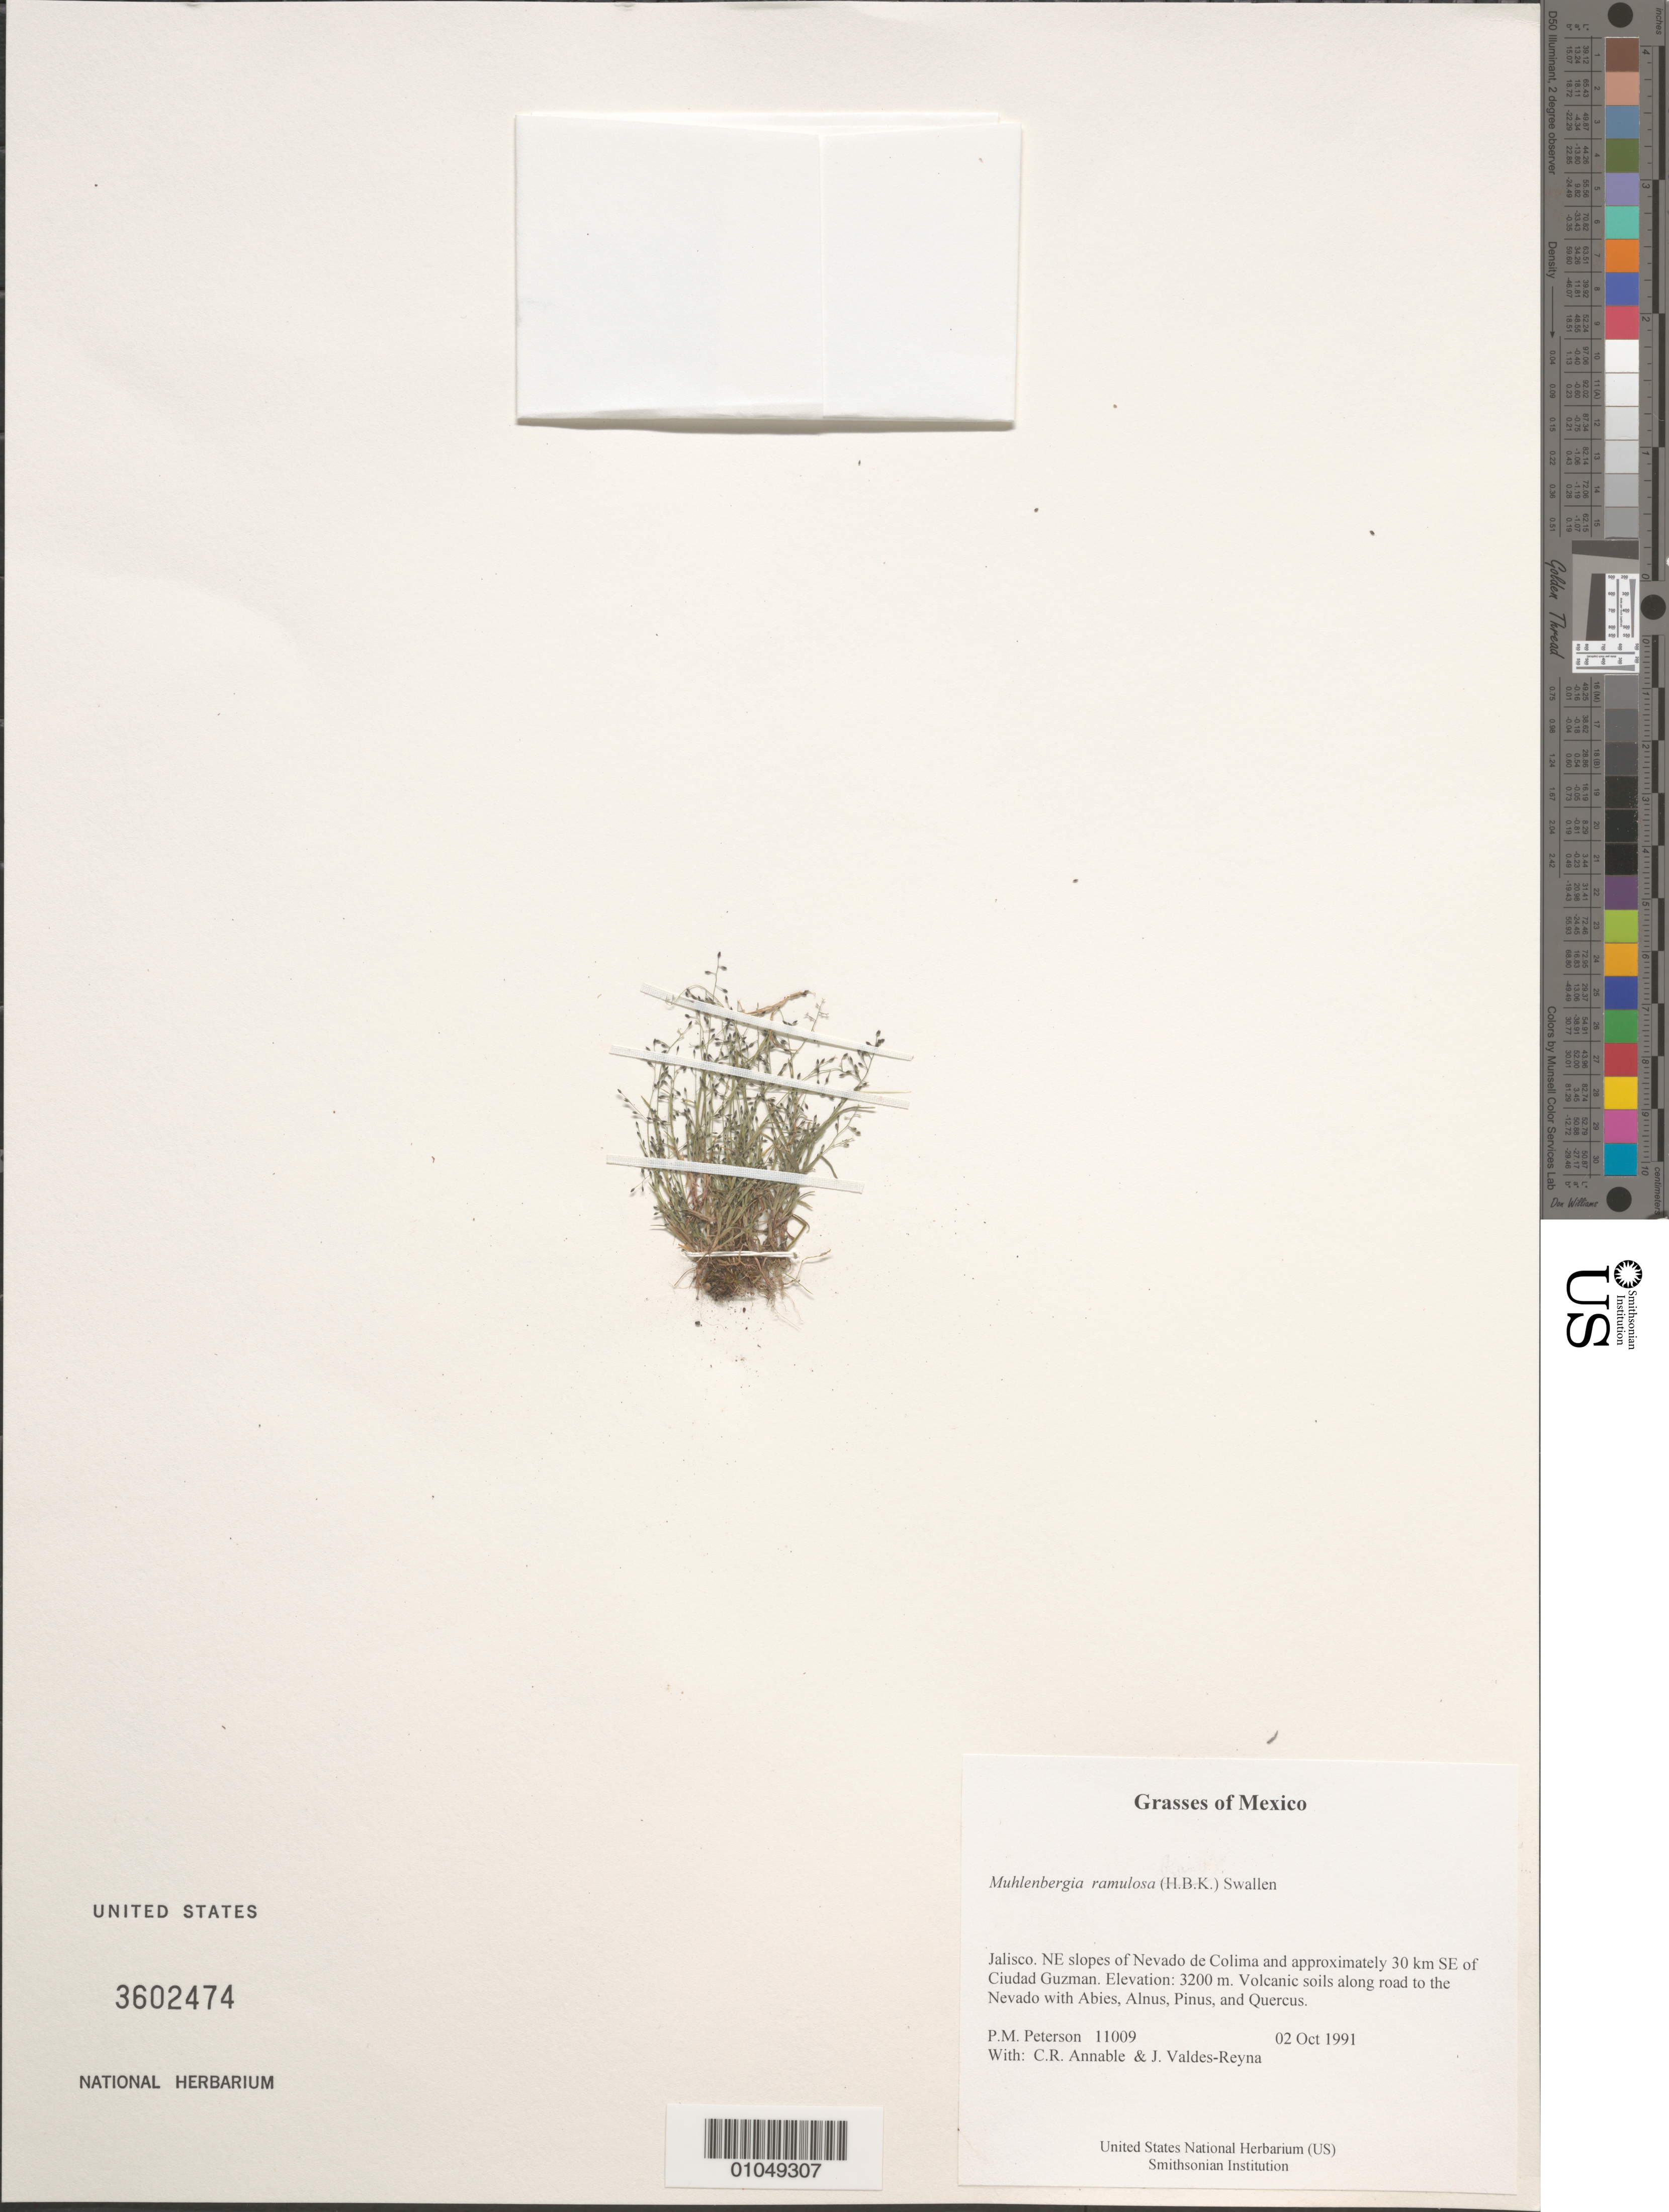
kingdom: Plantae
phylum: Tracheophyta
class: Liliopsida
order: Poales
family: Poaceae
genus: Muhlenbergia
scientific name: Muhlenbergia ramulosa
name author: (Kunth) Swallen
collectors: P. M. Peterson, C. R. Annable & J. Valdés-Reyna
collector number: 11009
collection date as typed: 02 Oct 1991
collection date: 1991-10-02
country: Mexico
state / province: Jalisco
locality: NE slopes of Nevado de Colima and approximately 30 km SE of Ciudad Guzman.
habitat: Volcanic soils along road to the Nevado with Abies, Alnus, Pinus, and Quercus.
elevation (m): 3200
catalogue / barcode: US 3602474